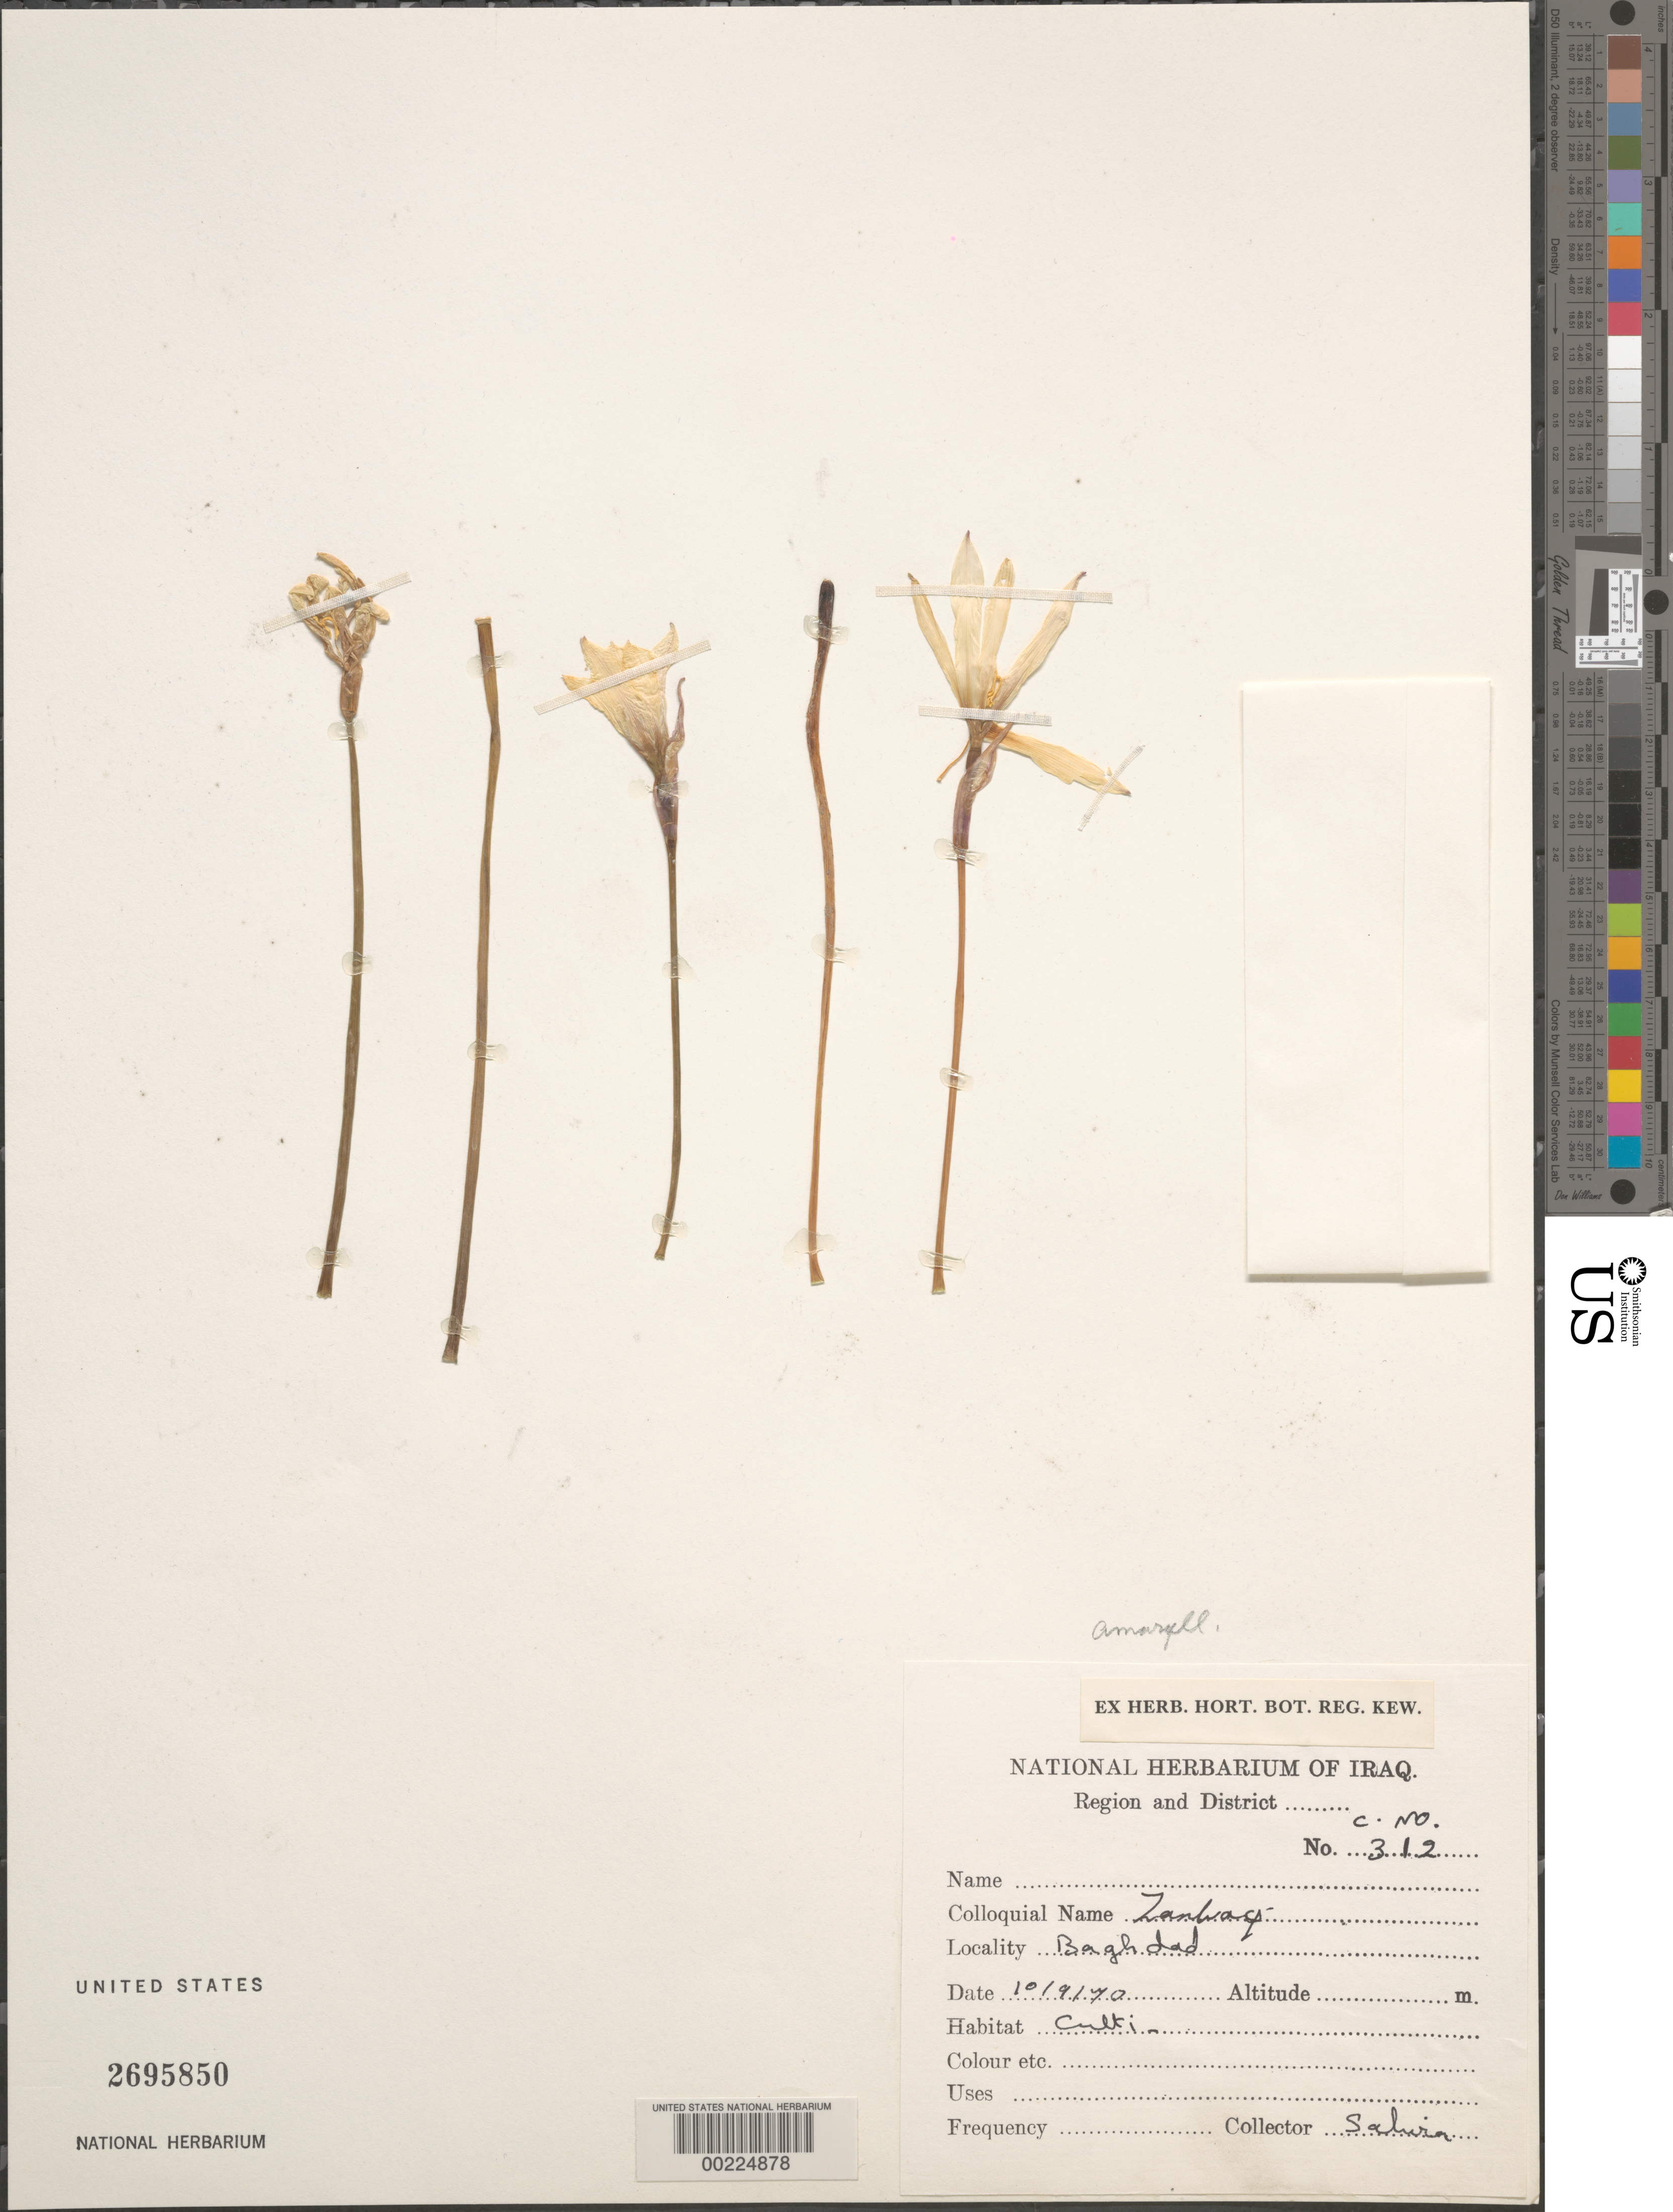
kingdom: Plantae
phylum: Tracheophyta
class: Liliopsida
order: Asparagales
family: Amaryllidaceae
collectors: -. Sahira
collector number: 312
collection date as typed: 10 Sep 1970 or 09 Oct 1970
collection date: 1970-09-10 or 1970-10-09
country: Iraq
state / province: Baghdad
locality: Baghdad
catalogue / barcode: US 2695850